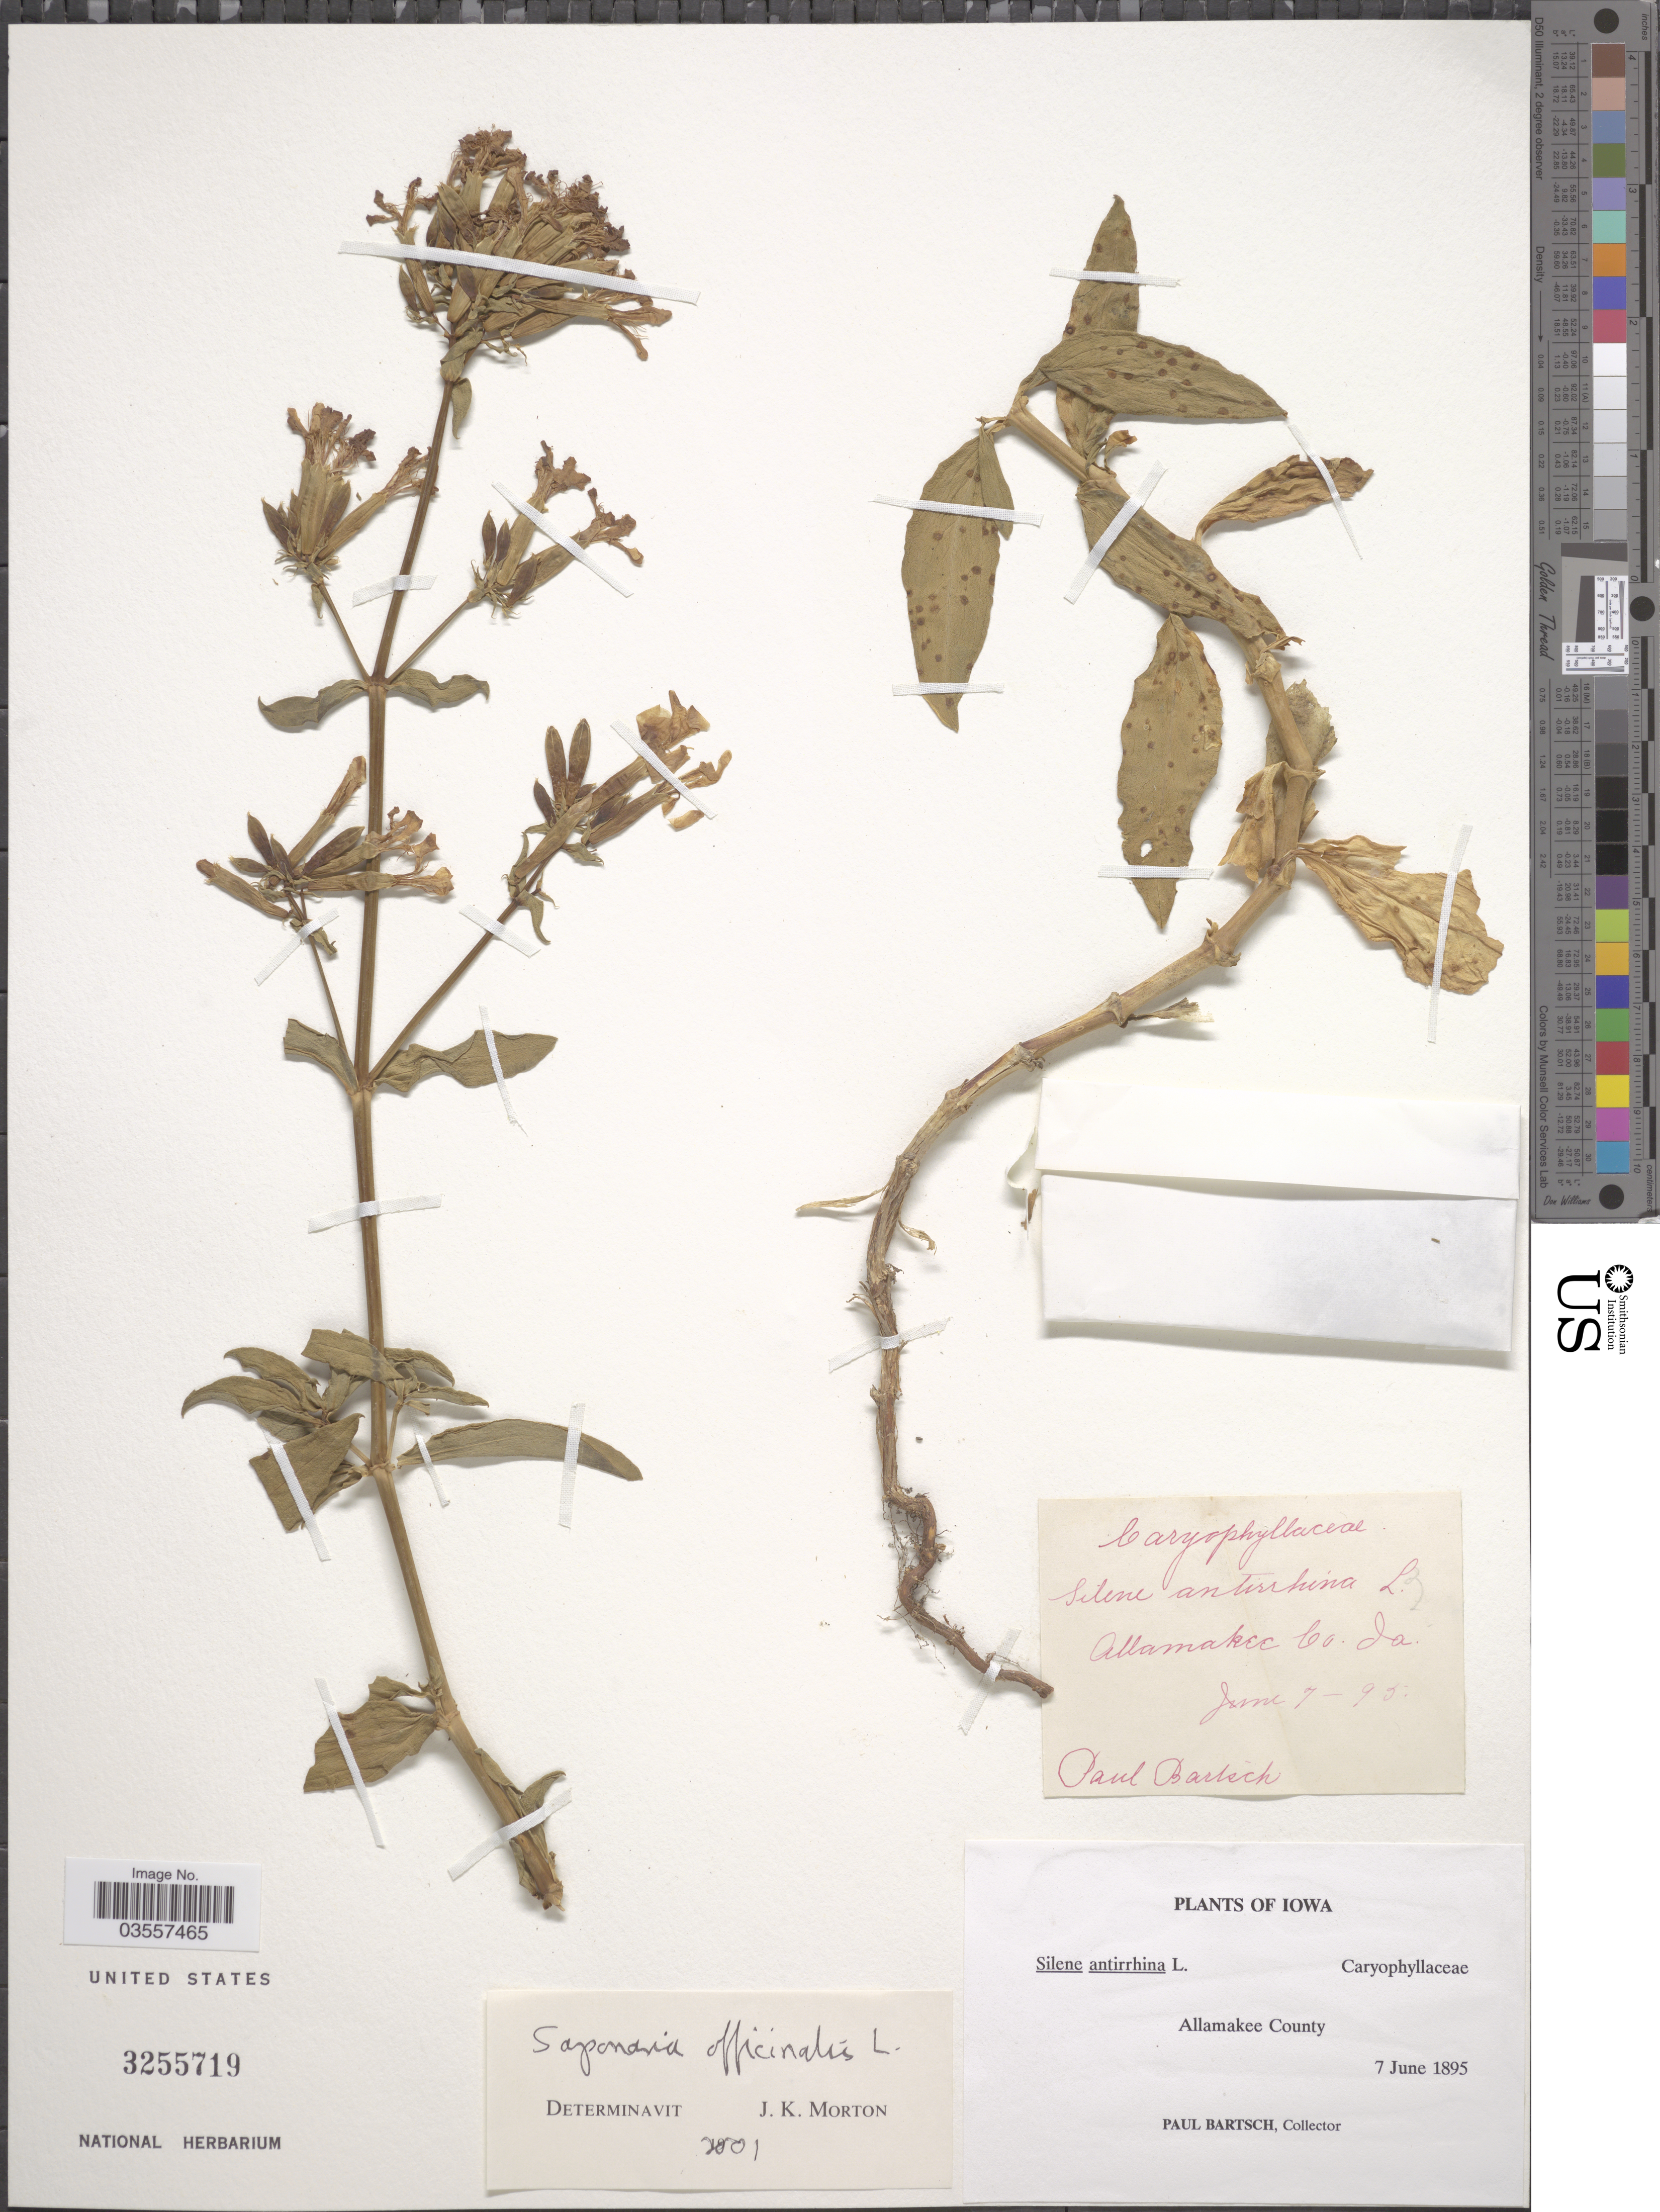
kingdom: Plantae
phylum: Tracheophyta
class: Magnoliopsida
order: Caryophyllales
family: Caryophyllaceae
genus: Saponaria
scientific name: Saponaria officinalis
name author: L.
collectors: P. Bartsch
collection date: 1895-06-07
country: United States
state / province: Iowa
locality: Allamakee County.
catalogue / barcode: US 3255719